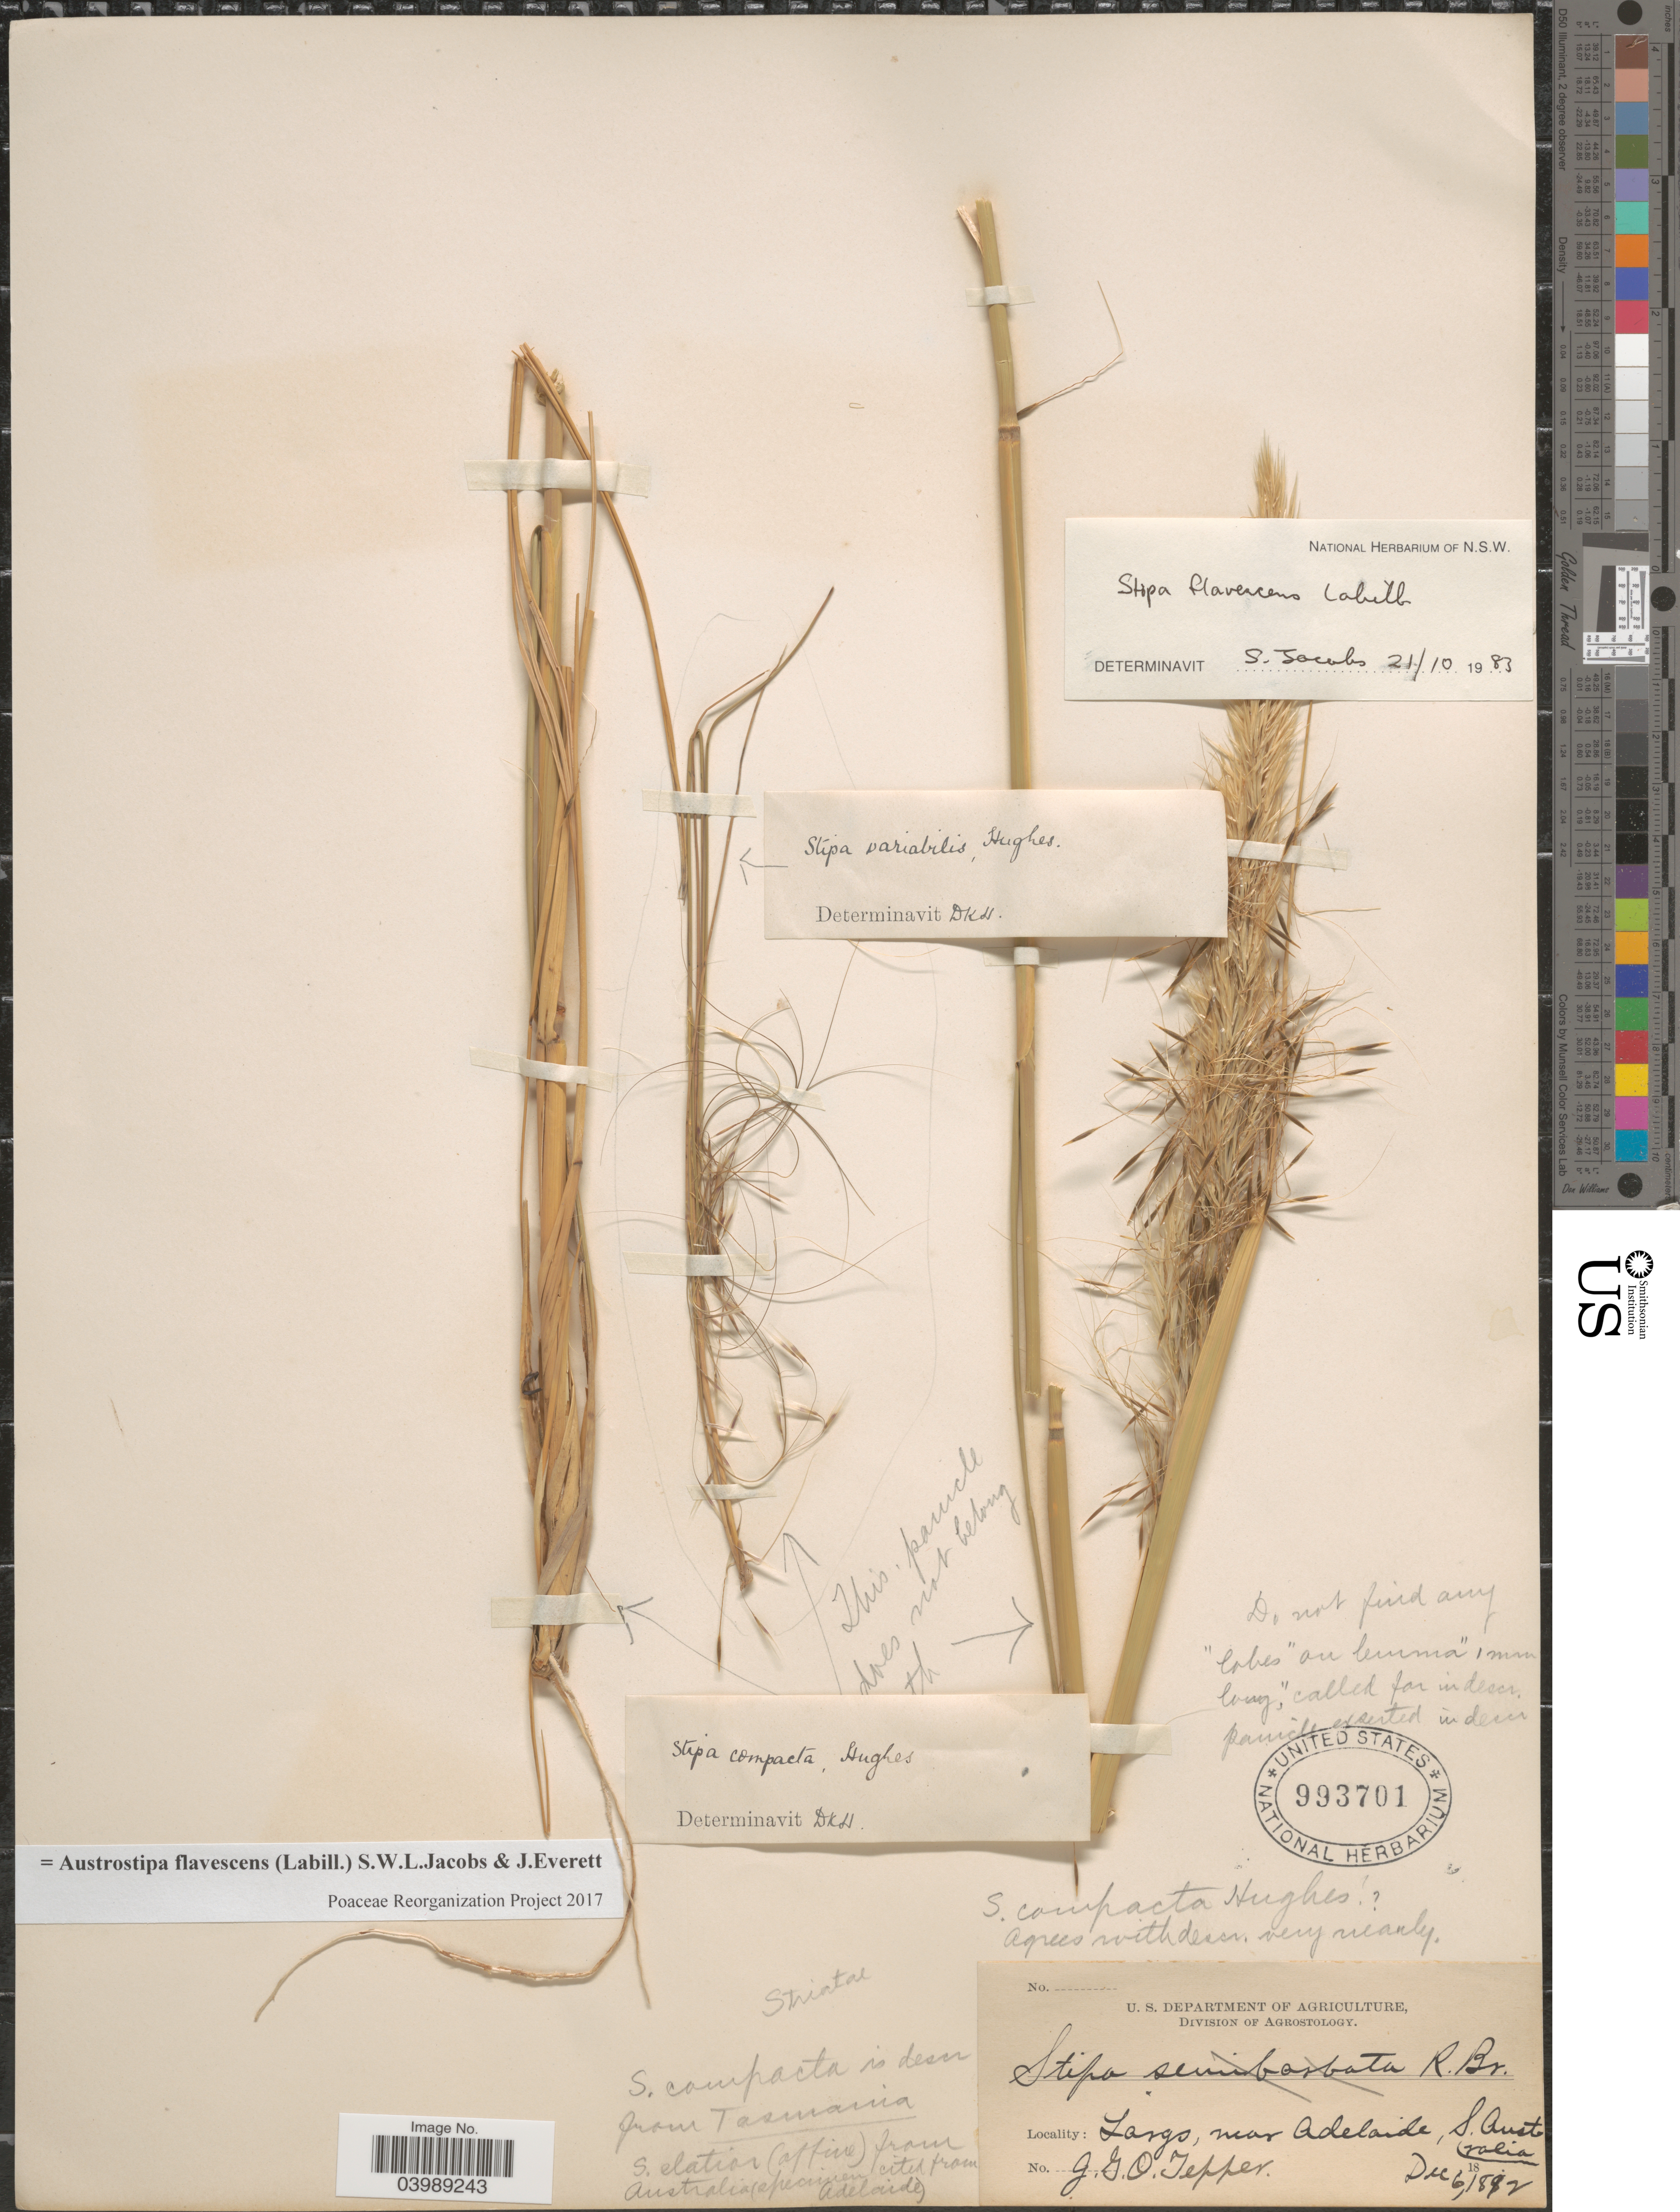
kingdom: Plantae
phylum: Tracheophyta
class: Liliopsida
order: Poales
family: Poaceae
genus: Austrostipa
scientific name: Austrostipa flavescens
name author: (Labill.) S.W.L. Jacobs & J. Everett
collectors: J. Tepper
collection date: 1882-12-06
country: Australia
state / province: South Australia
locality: Largo, near Adelaide.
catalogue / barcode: US 993701